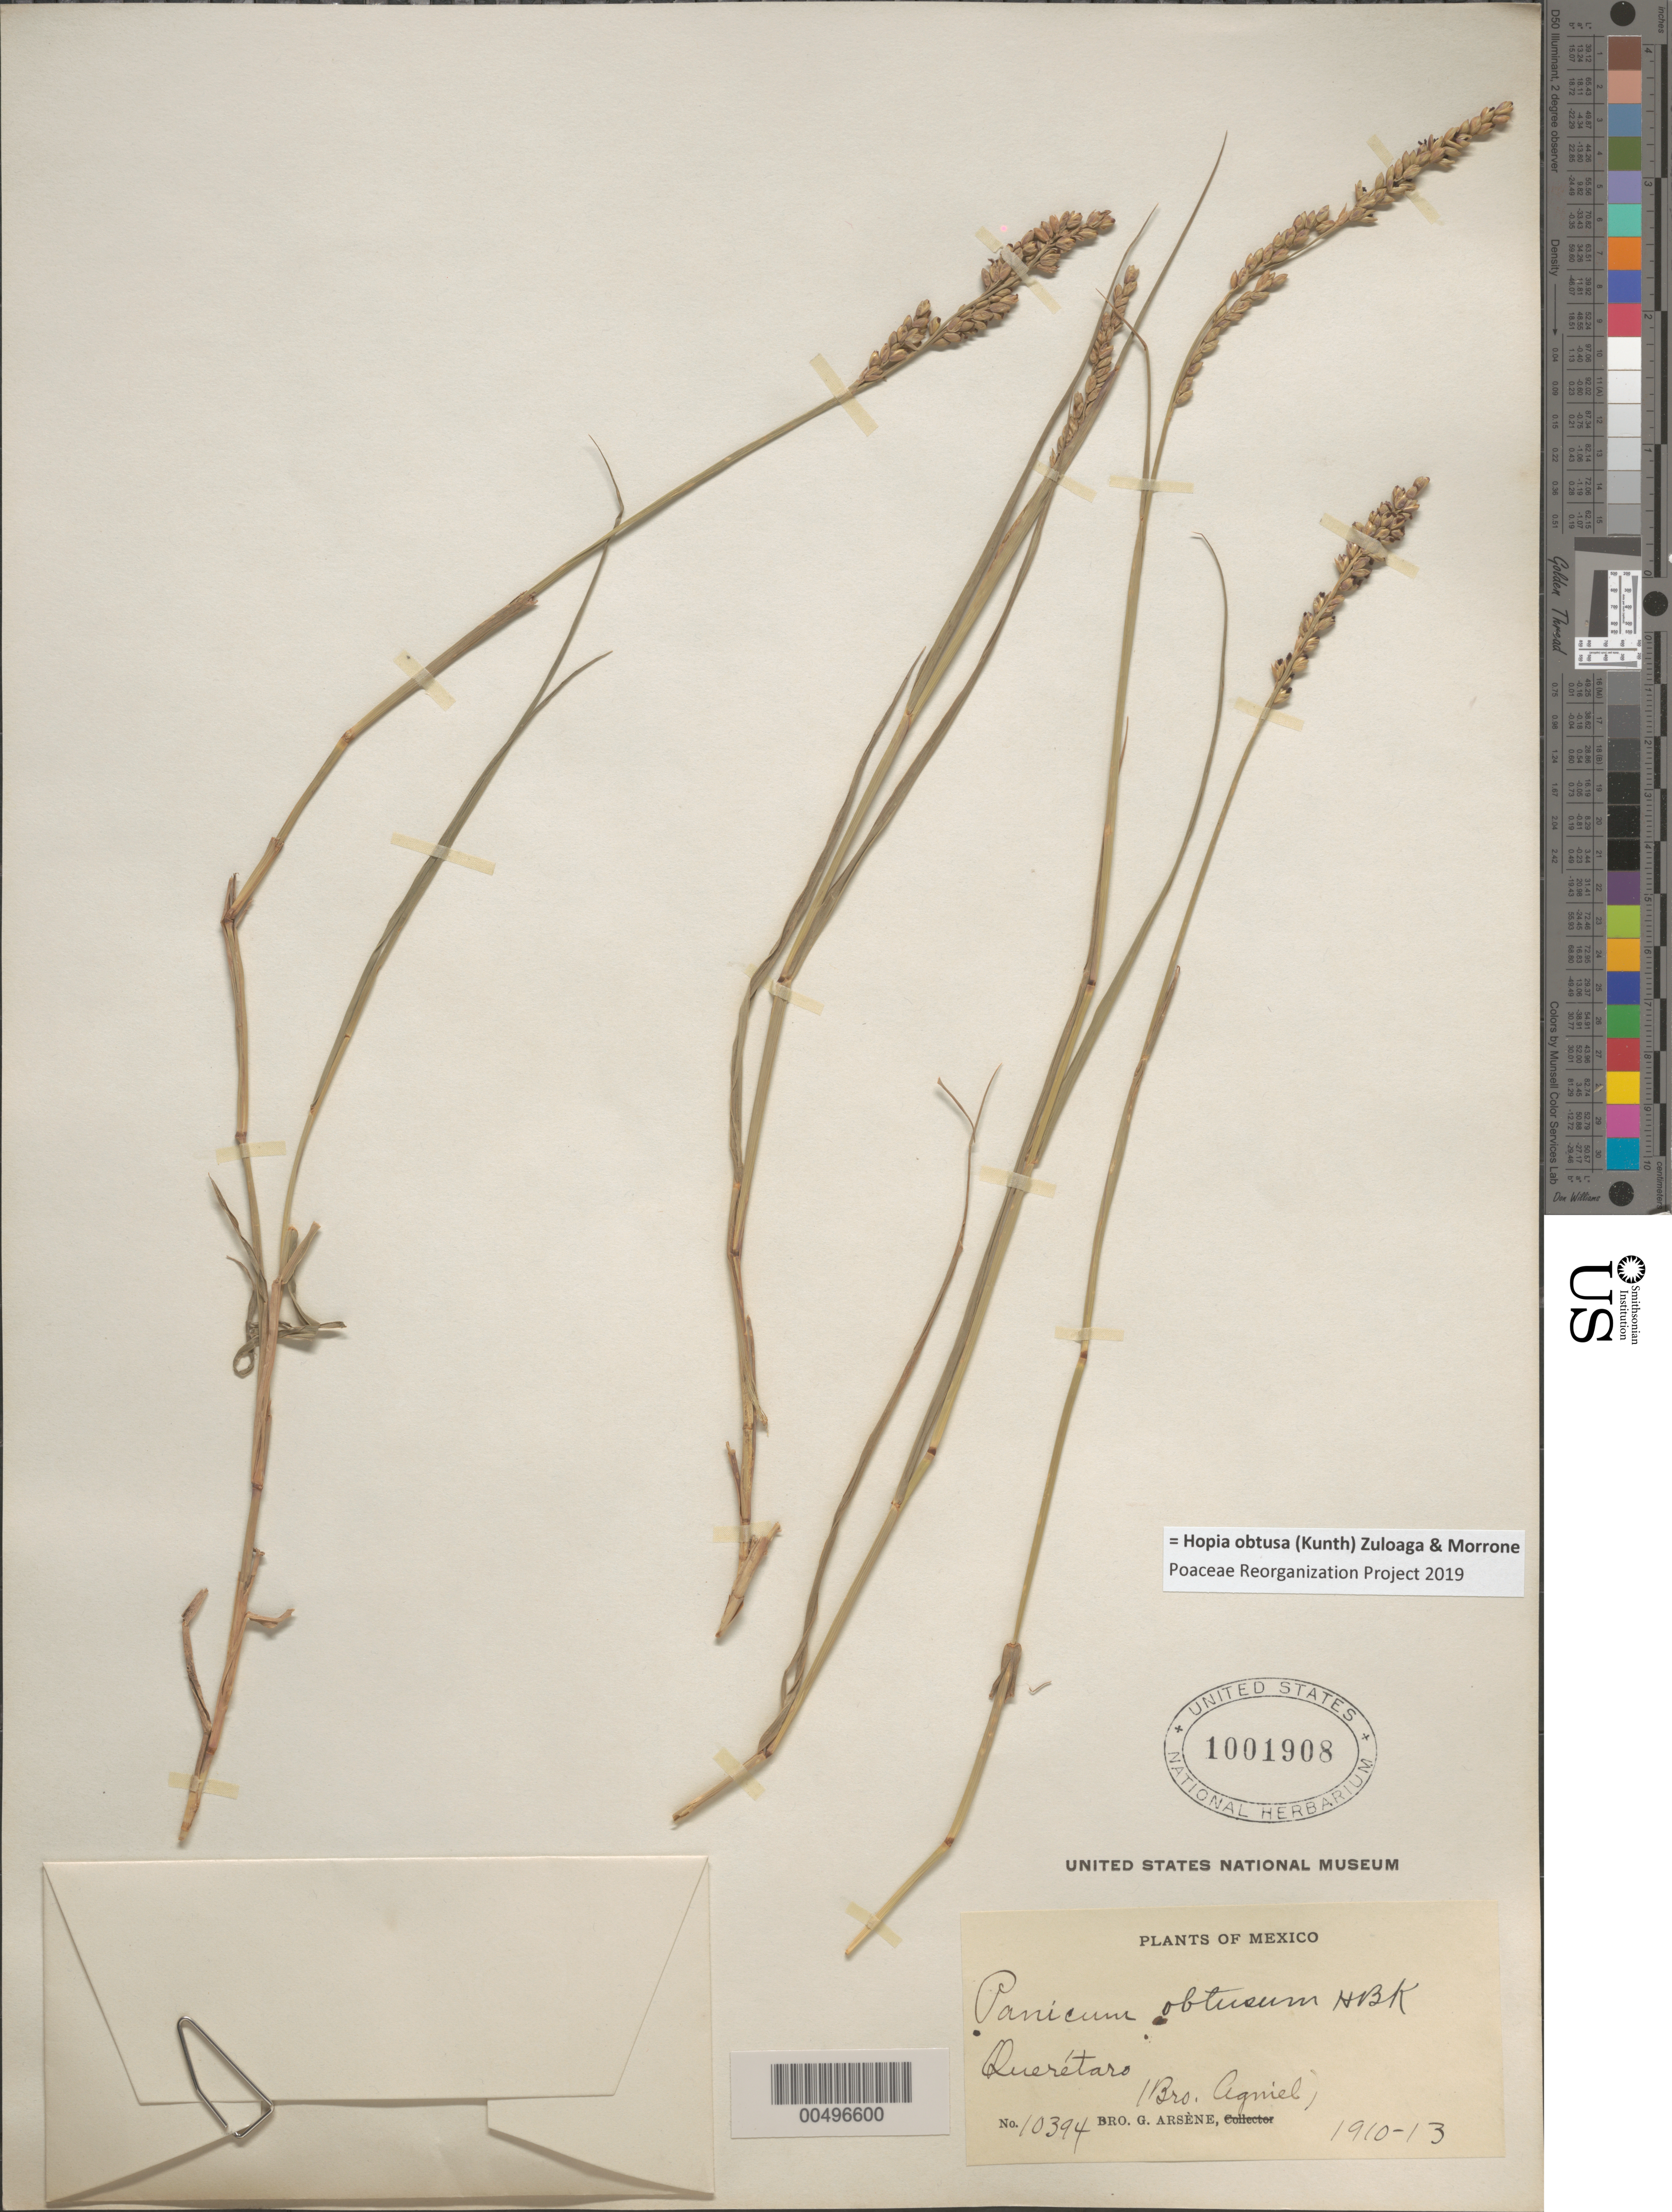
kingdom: Plantae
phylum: Tracheophyta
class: Liliopsida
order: Poales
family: Poaceae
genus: Panicum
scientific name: Panicum obtusum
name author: Kunth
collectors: Bro. Agniel & Bro. G. Arsène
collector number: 10394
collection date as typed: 1910 to 1913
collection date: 1910/1913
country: Mexico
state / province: Querétaro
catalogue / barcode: US 1001908